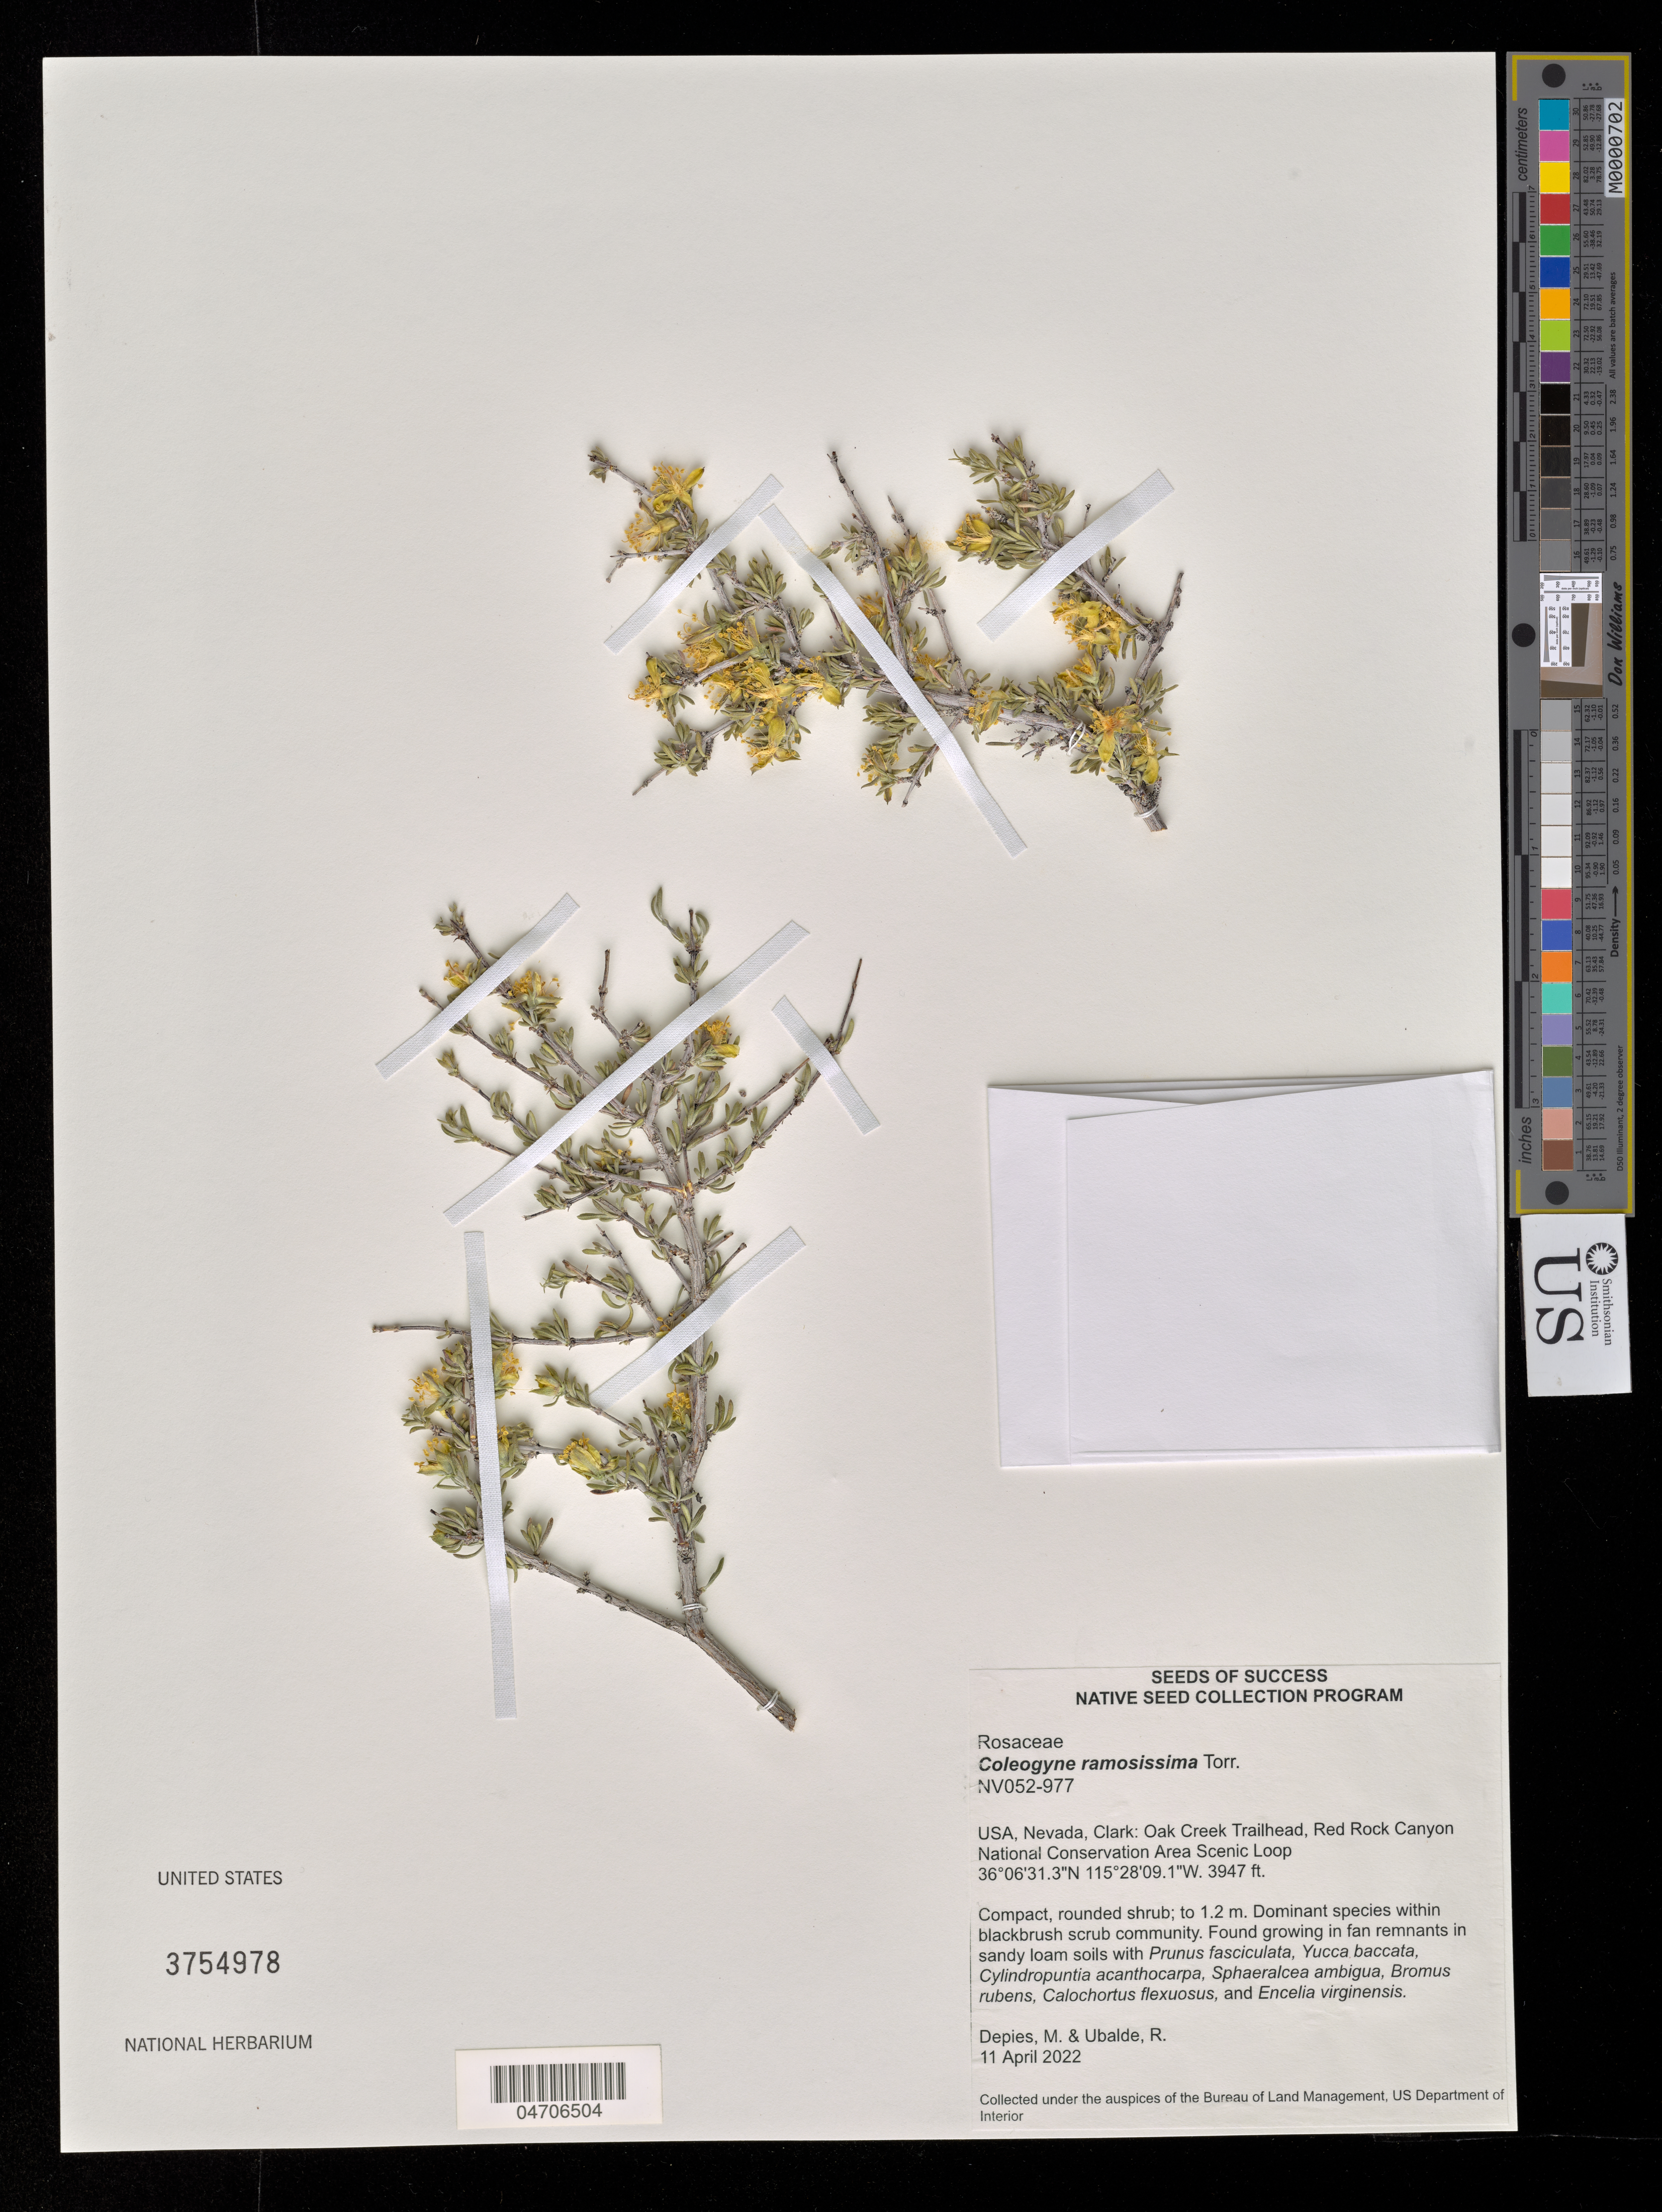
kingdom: Plantae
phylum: Tracheophyta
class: Magnoliopsida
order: Rosales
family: Rosaceae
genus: Coleogyne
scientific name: Coleogyne ramosissima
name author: Torr.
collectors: M. Depies & R. Ubalde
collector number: NV052-977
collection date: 2022-04-11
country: United States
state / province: Nevada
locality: Clark: Oak Creek Trailhead, Red Rock Canyon National Conservation Area Scenic Loop.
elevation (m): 1203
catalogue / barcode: US 3754978